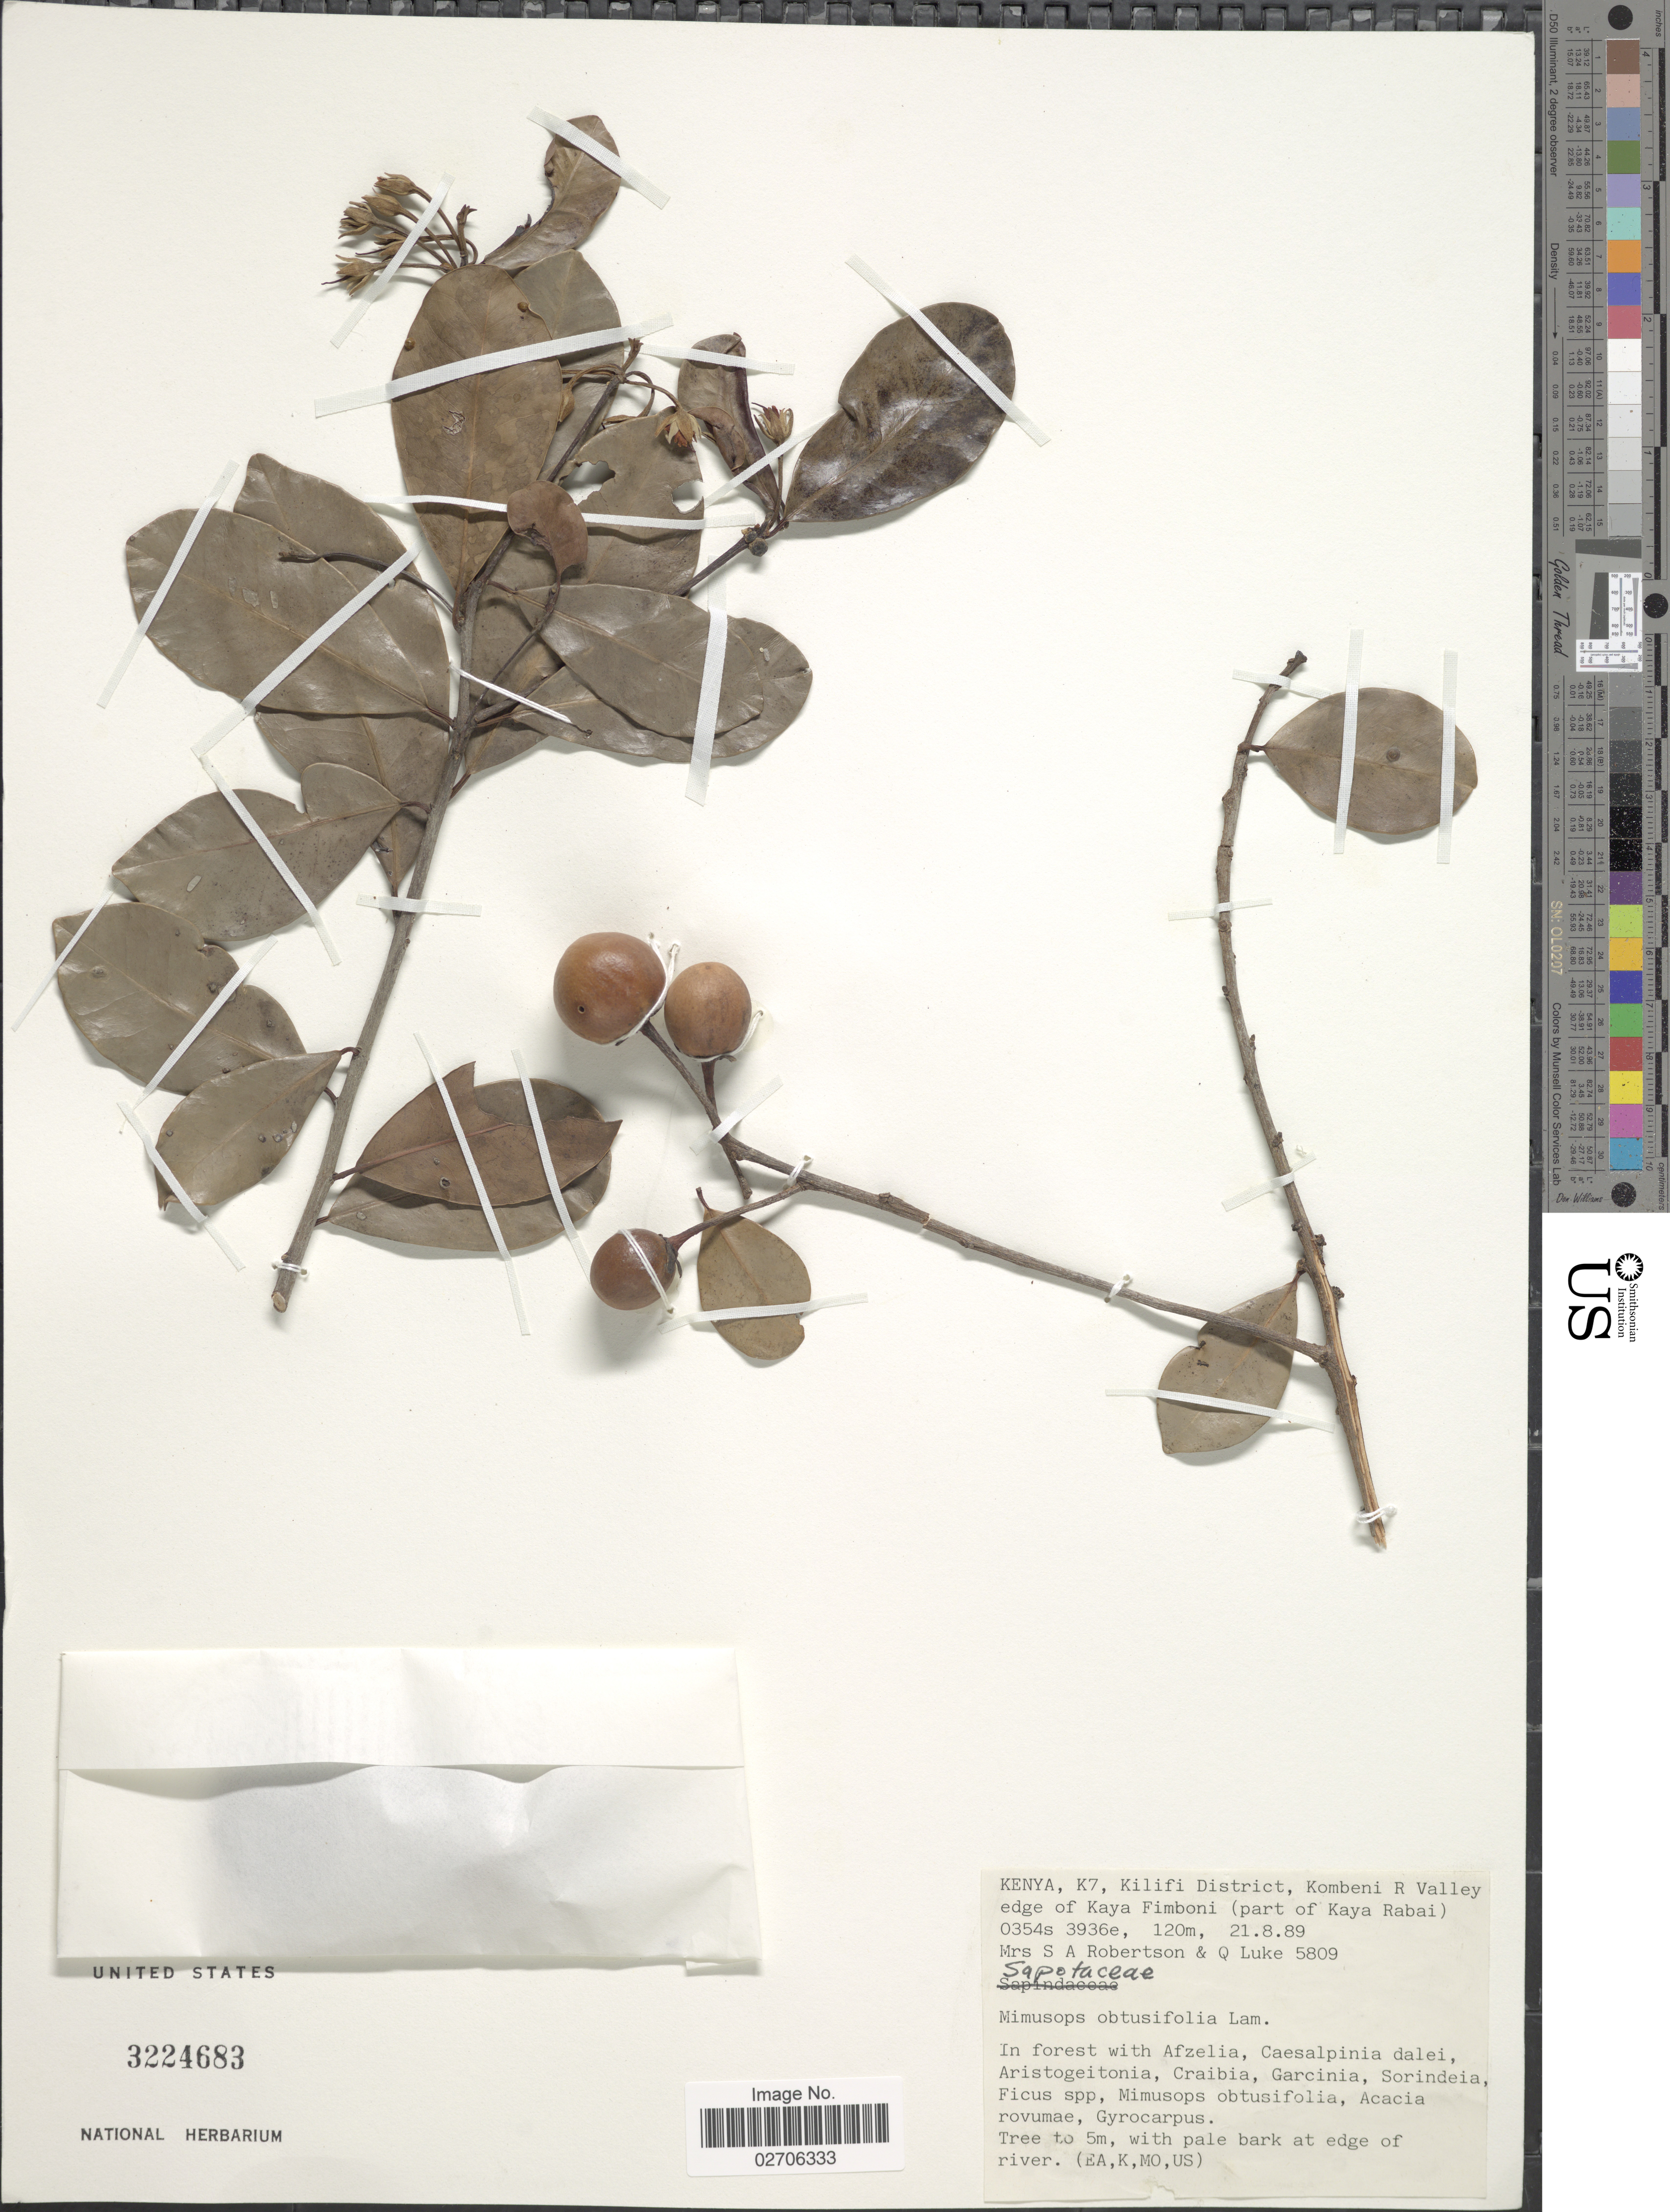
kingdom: Plantae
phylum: Tracheophyta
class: Magnoliopsida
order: Ericales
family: Sapotaceae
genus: Mimusops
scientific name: Mimusops obtusifolia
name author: Lam.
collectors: S. Robertson & Q. Luke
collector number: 5809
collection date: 1989-08-21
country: Kenya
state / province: Kilifi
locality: K7, Kilifi District, Kombeni R Valley edge of Kaya Fimboni (part of Kaya Rabai).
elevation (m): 120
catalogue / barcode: US 3224683